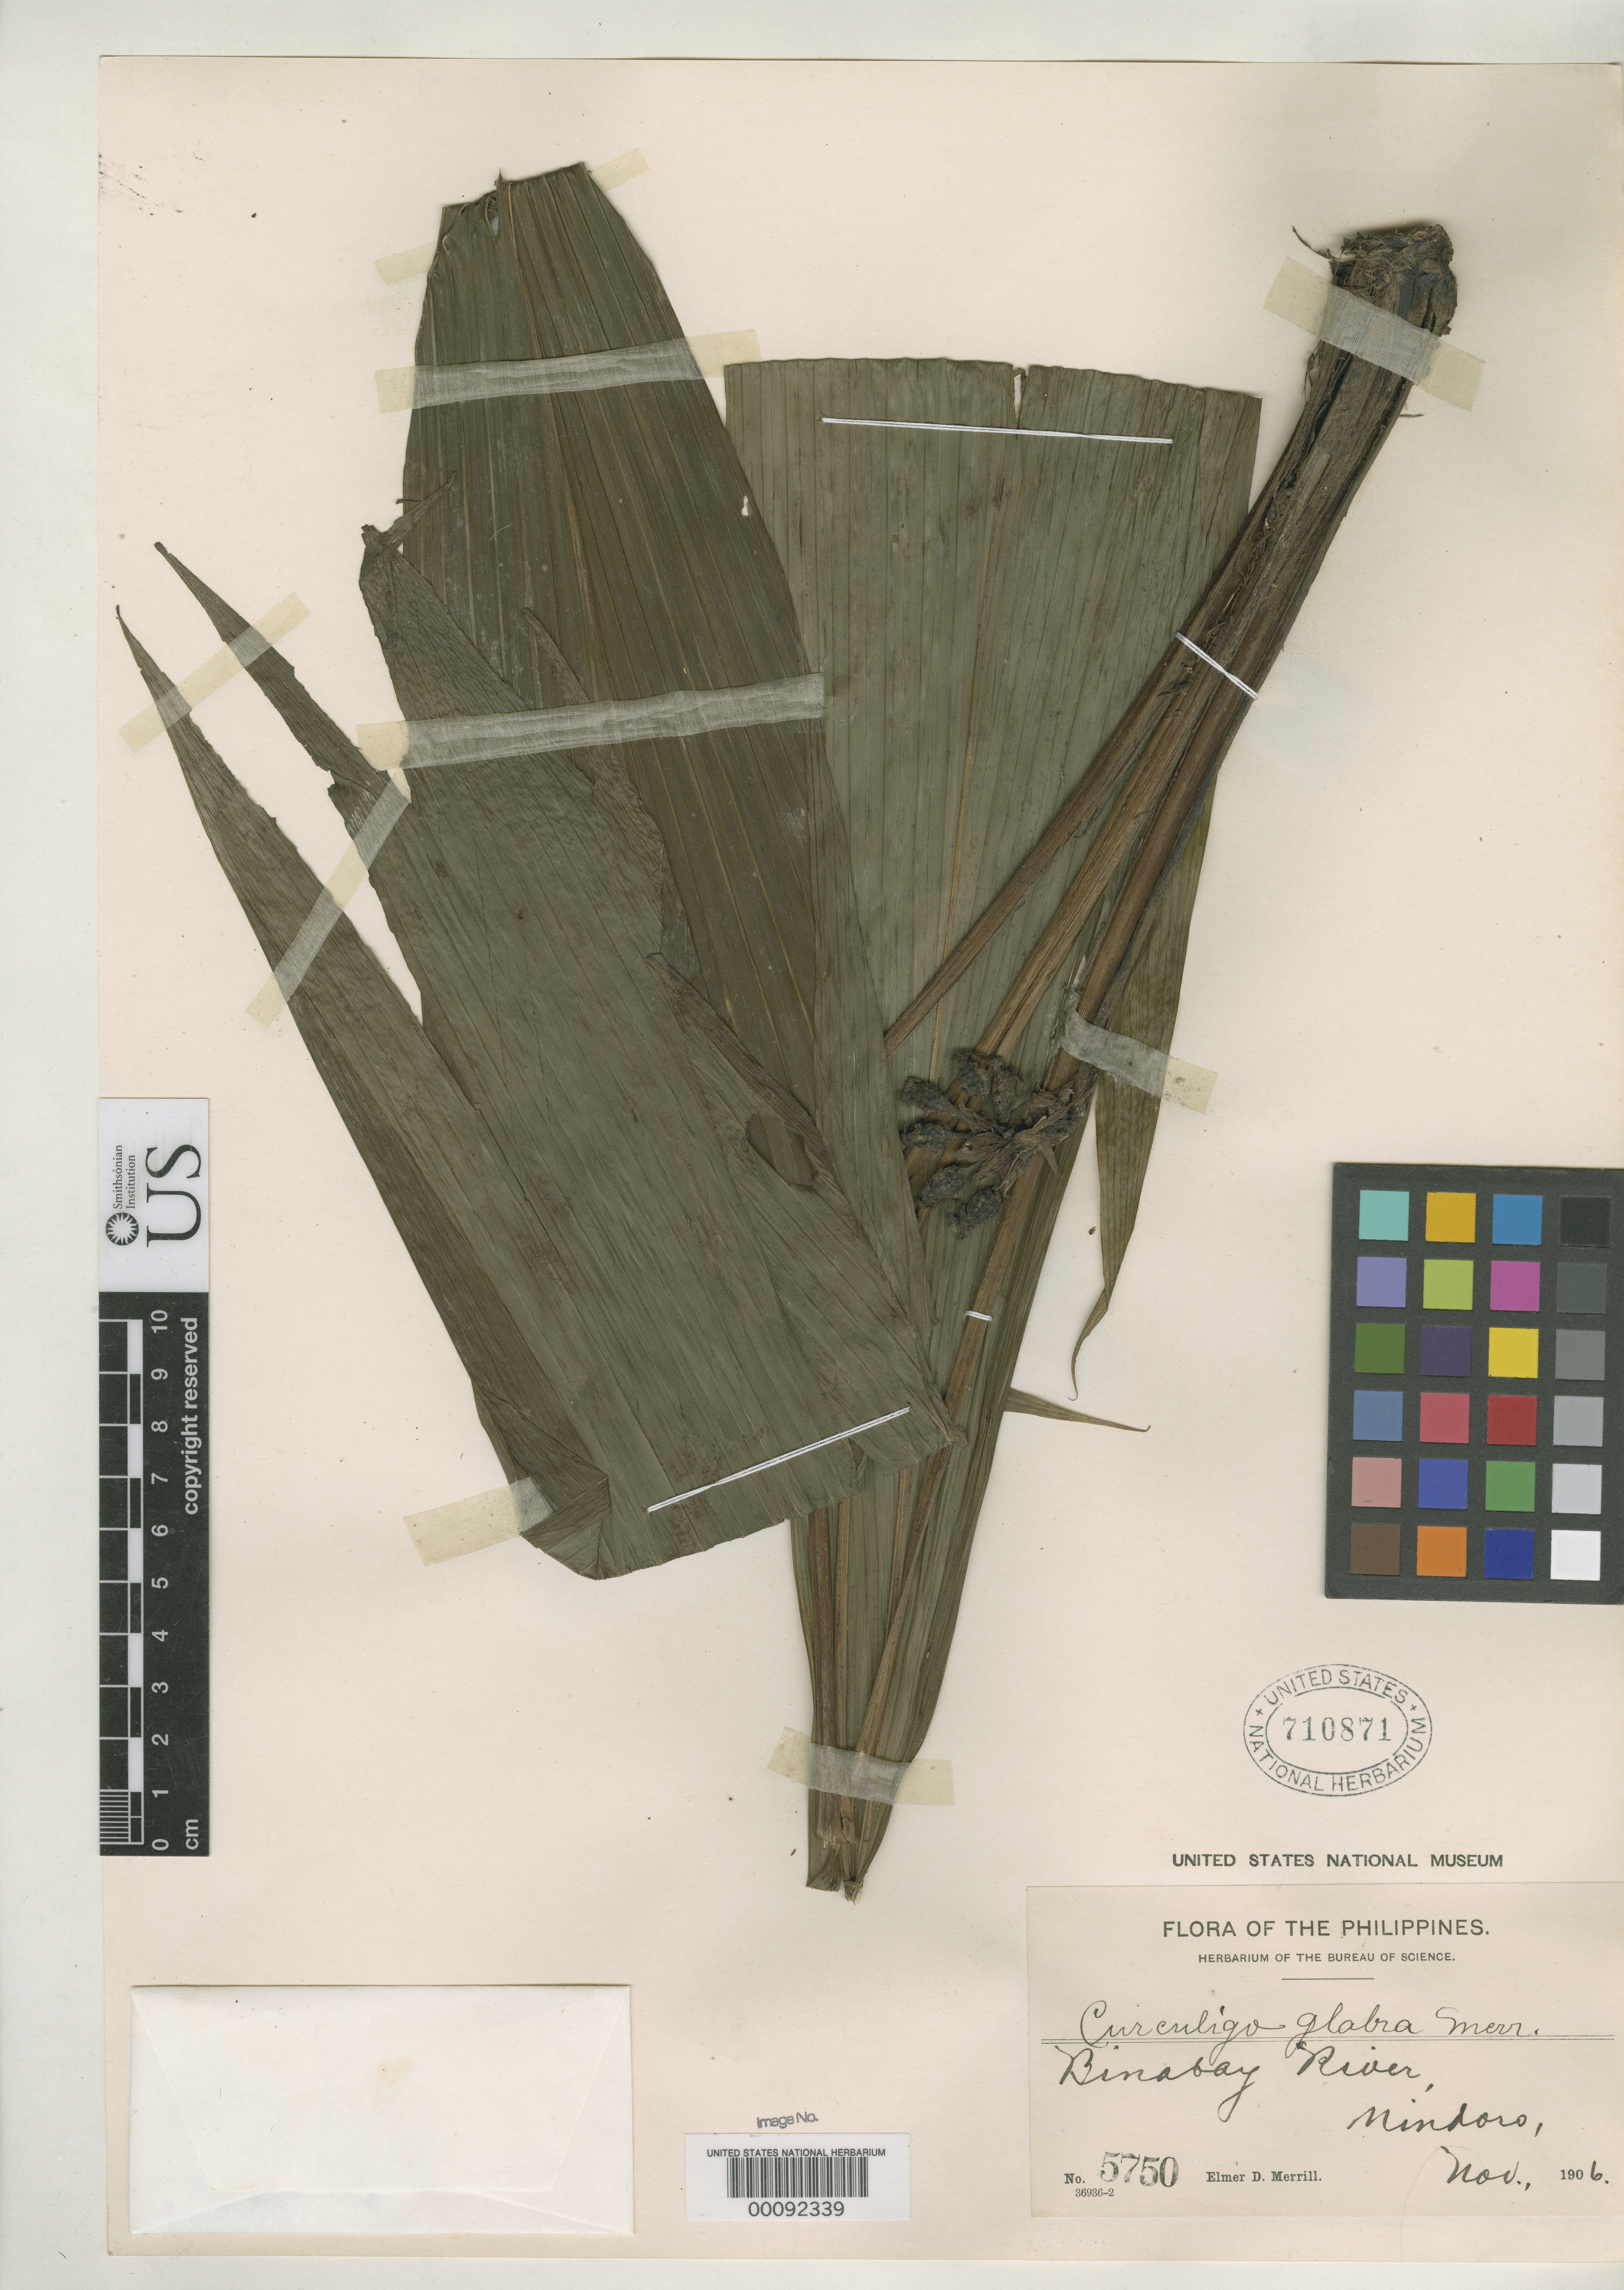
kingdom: Plantae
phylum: Tracheophyta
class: Liliopsida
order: Asparagales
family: Hypoxidaceae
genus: Curculigo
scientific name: Curculigo glabra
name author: Merr.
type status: Isotype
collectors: E. D. Merrill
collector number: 5750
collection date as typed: Nov 1906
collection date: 1906-11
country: Philippines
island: Mindoro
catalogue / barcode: US 710871